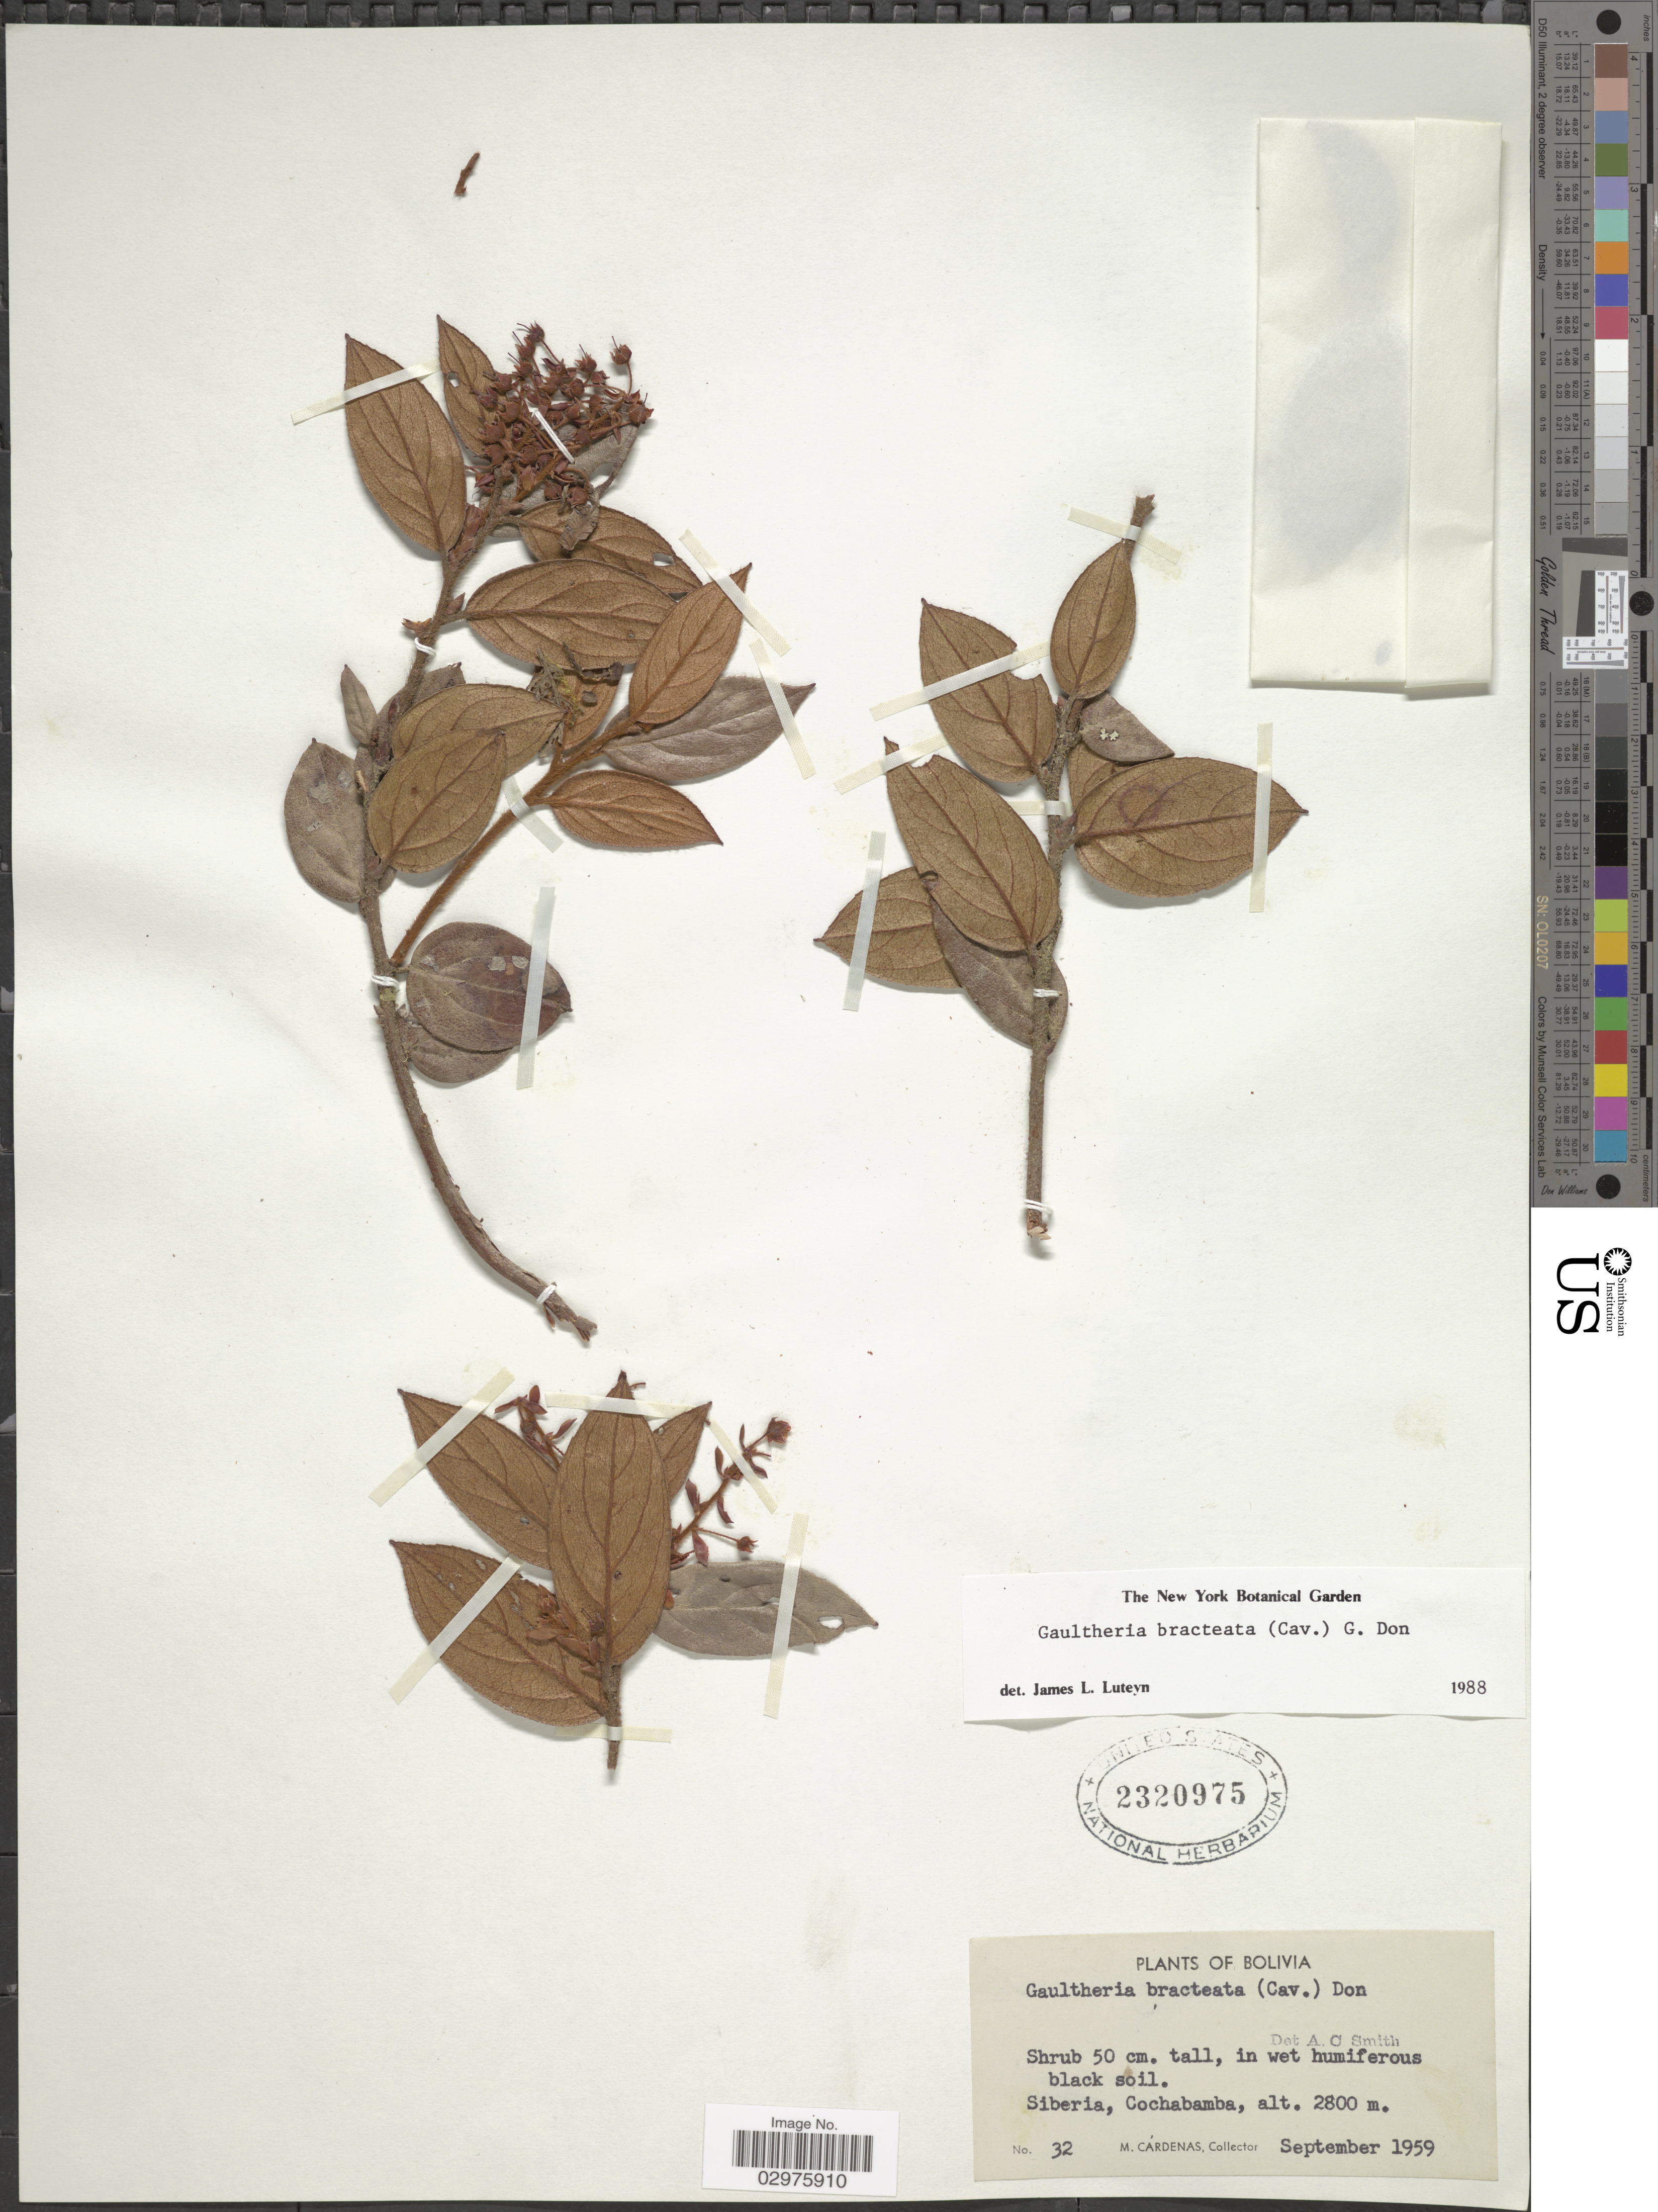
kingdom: Plantae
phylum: Tracheophyta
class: Magnoliopsida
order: Ericales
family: Ericaceae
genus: Gaultheria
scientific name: Gaultheria bracteata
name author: (Cav.) G. Don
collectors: M. Cárdenas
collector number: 32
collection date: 1959-09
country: Bolivia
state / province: Cochabamba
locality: Siberia, Cochabamba.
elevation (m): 2800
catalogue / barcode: US 2320975